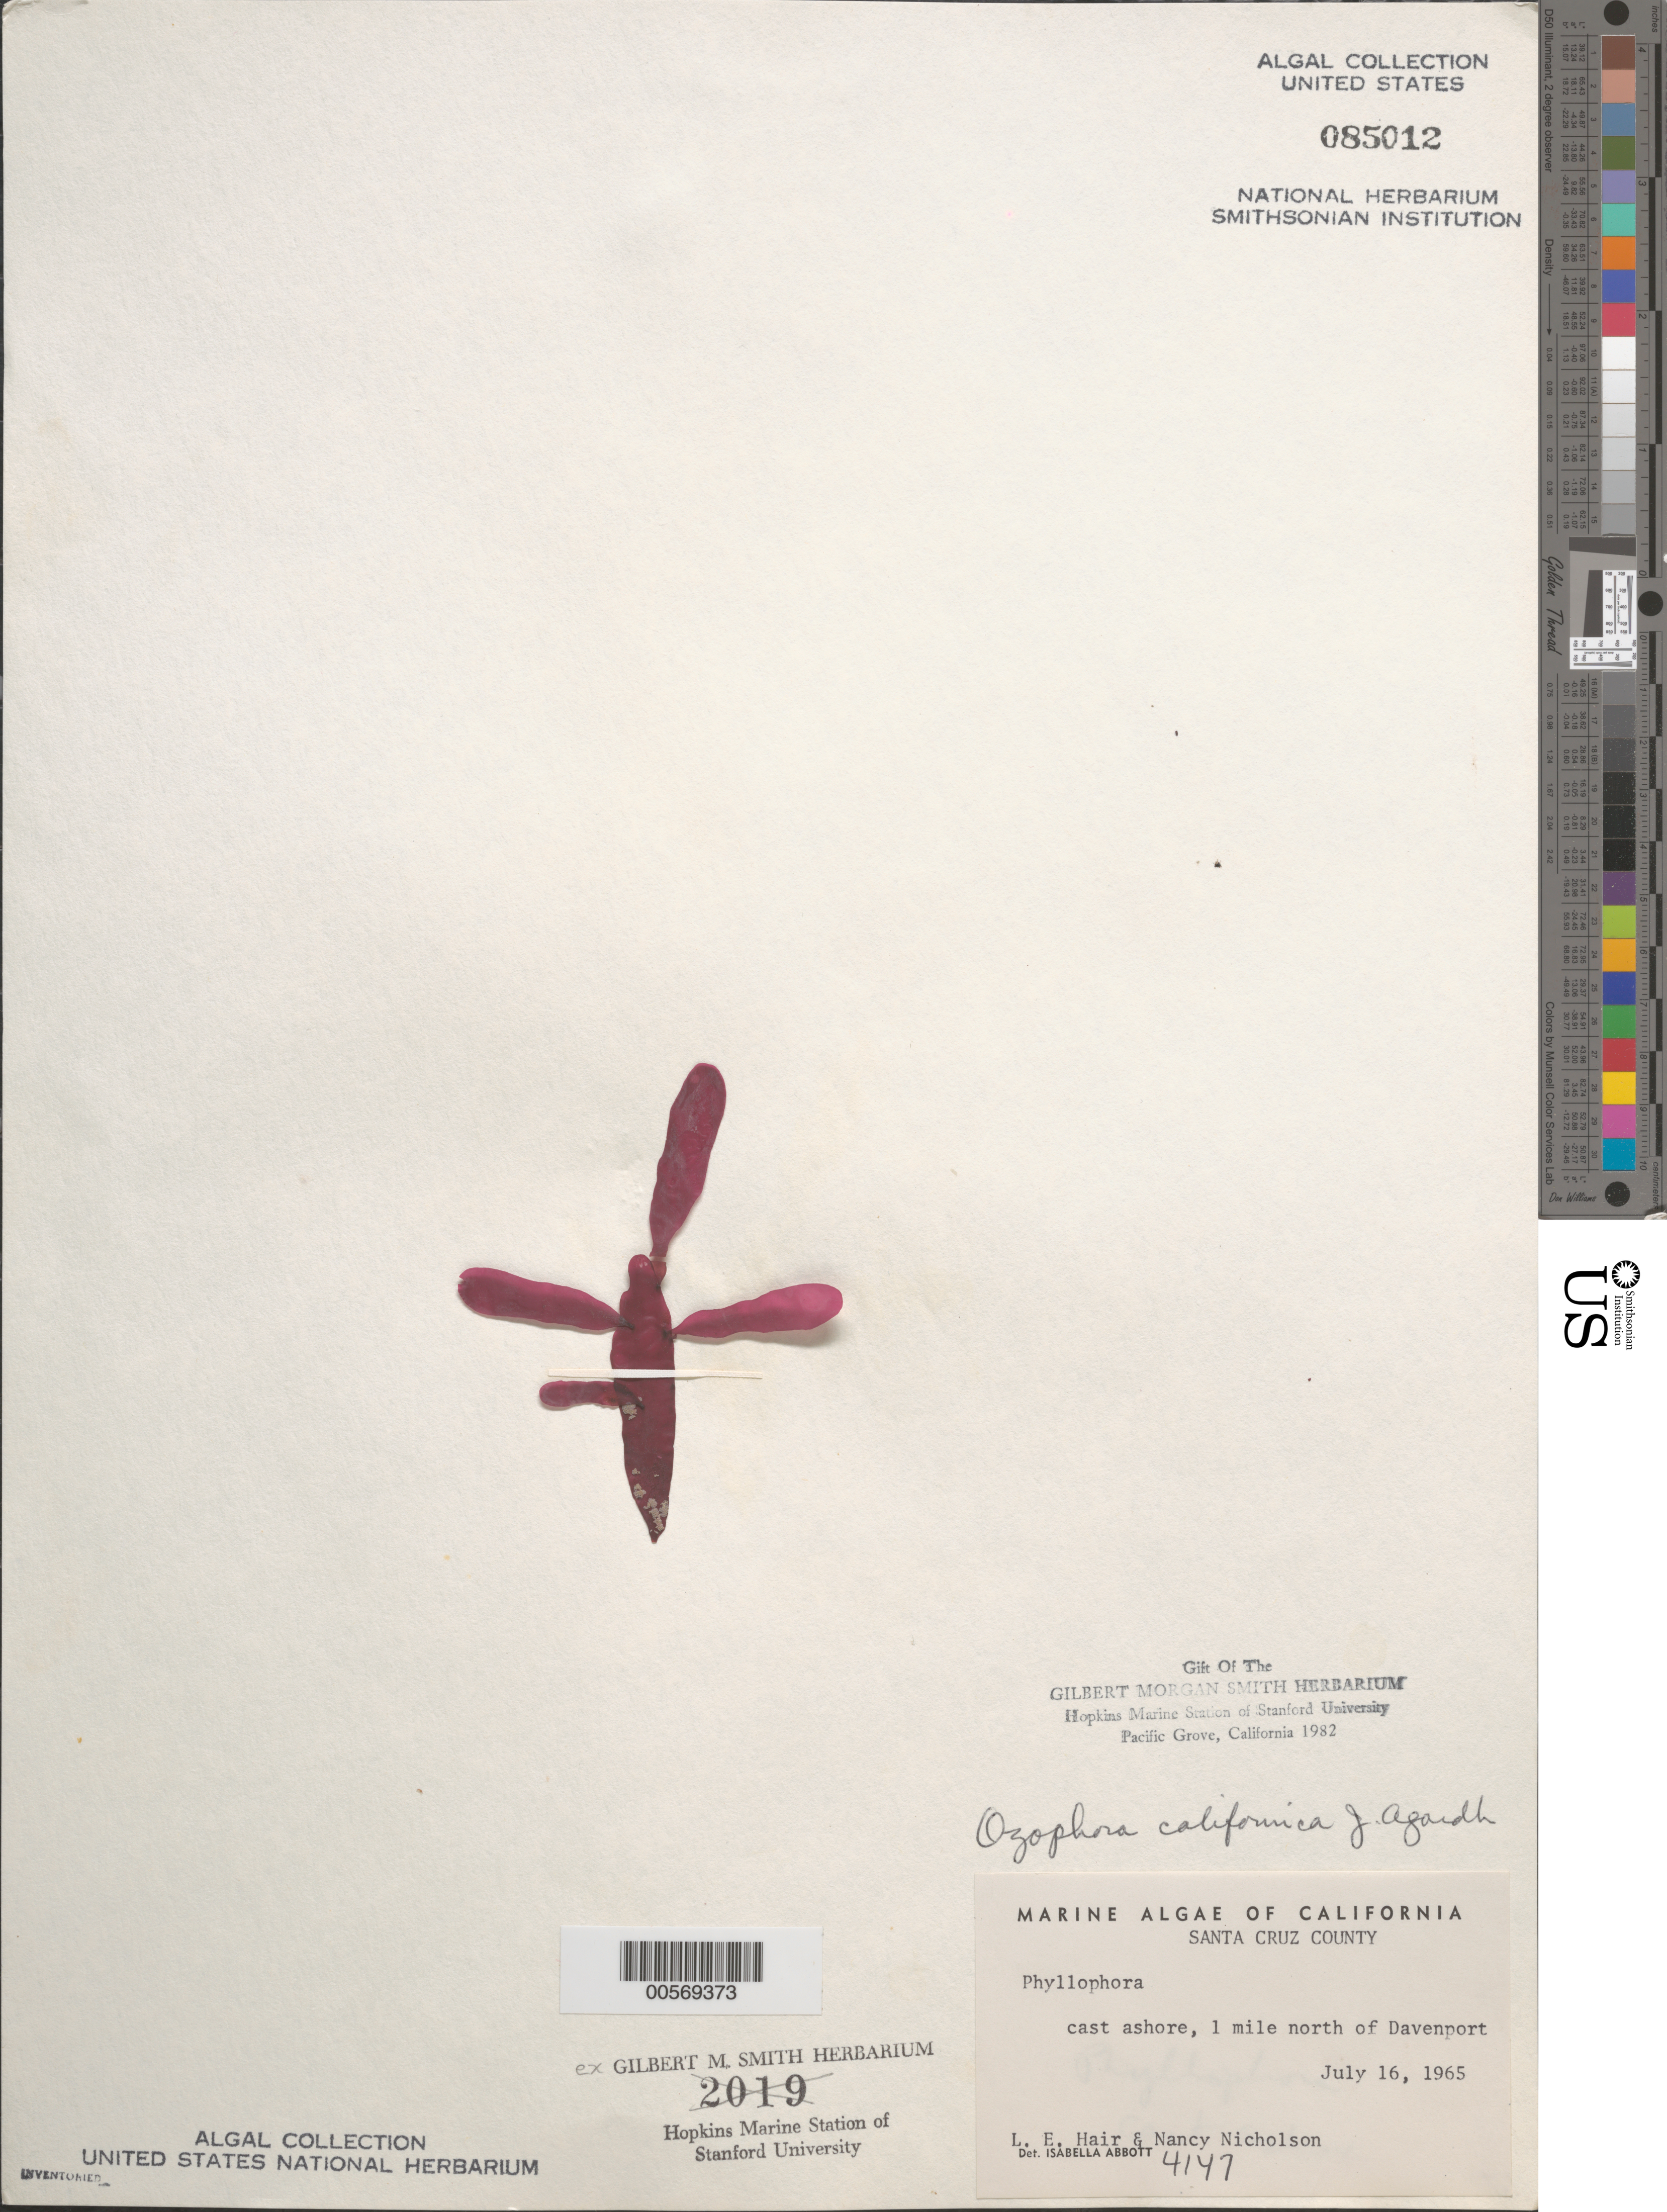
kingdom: Plantae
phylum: Rhodophyta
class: Florideophyceae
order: Gigartinales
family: Phyllophoraceae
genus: Ozophora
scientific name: Ozophora clevelandii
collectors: L. Hair & N. Nicholson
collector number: IAA 4147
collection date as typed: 16 Jul 1965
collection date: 1965-07-16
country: United States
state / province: California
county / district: Santa Cruz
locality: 1 mile north of Davenport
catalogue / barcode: US 85012